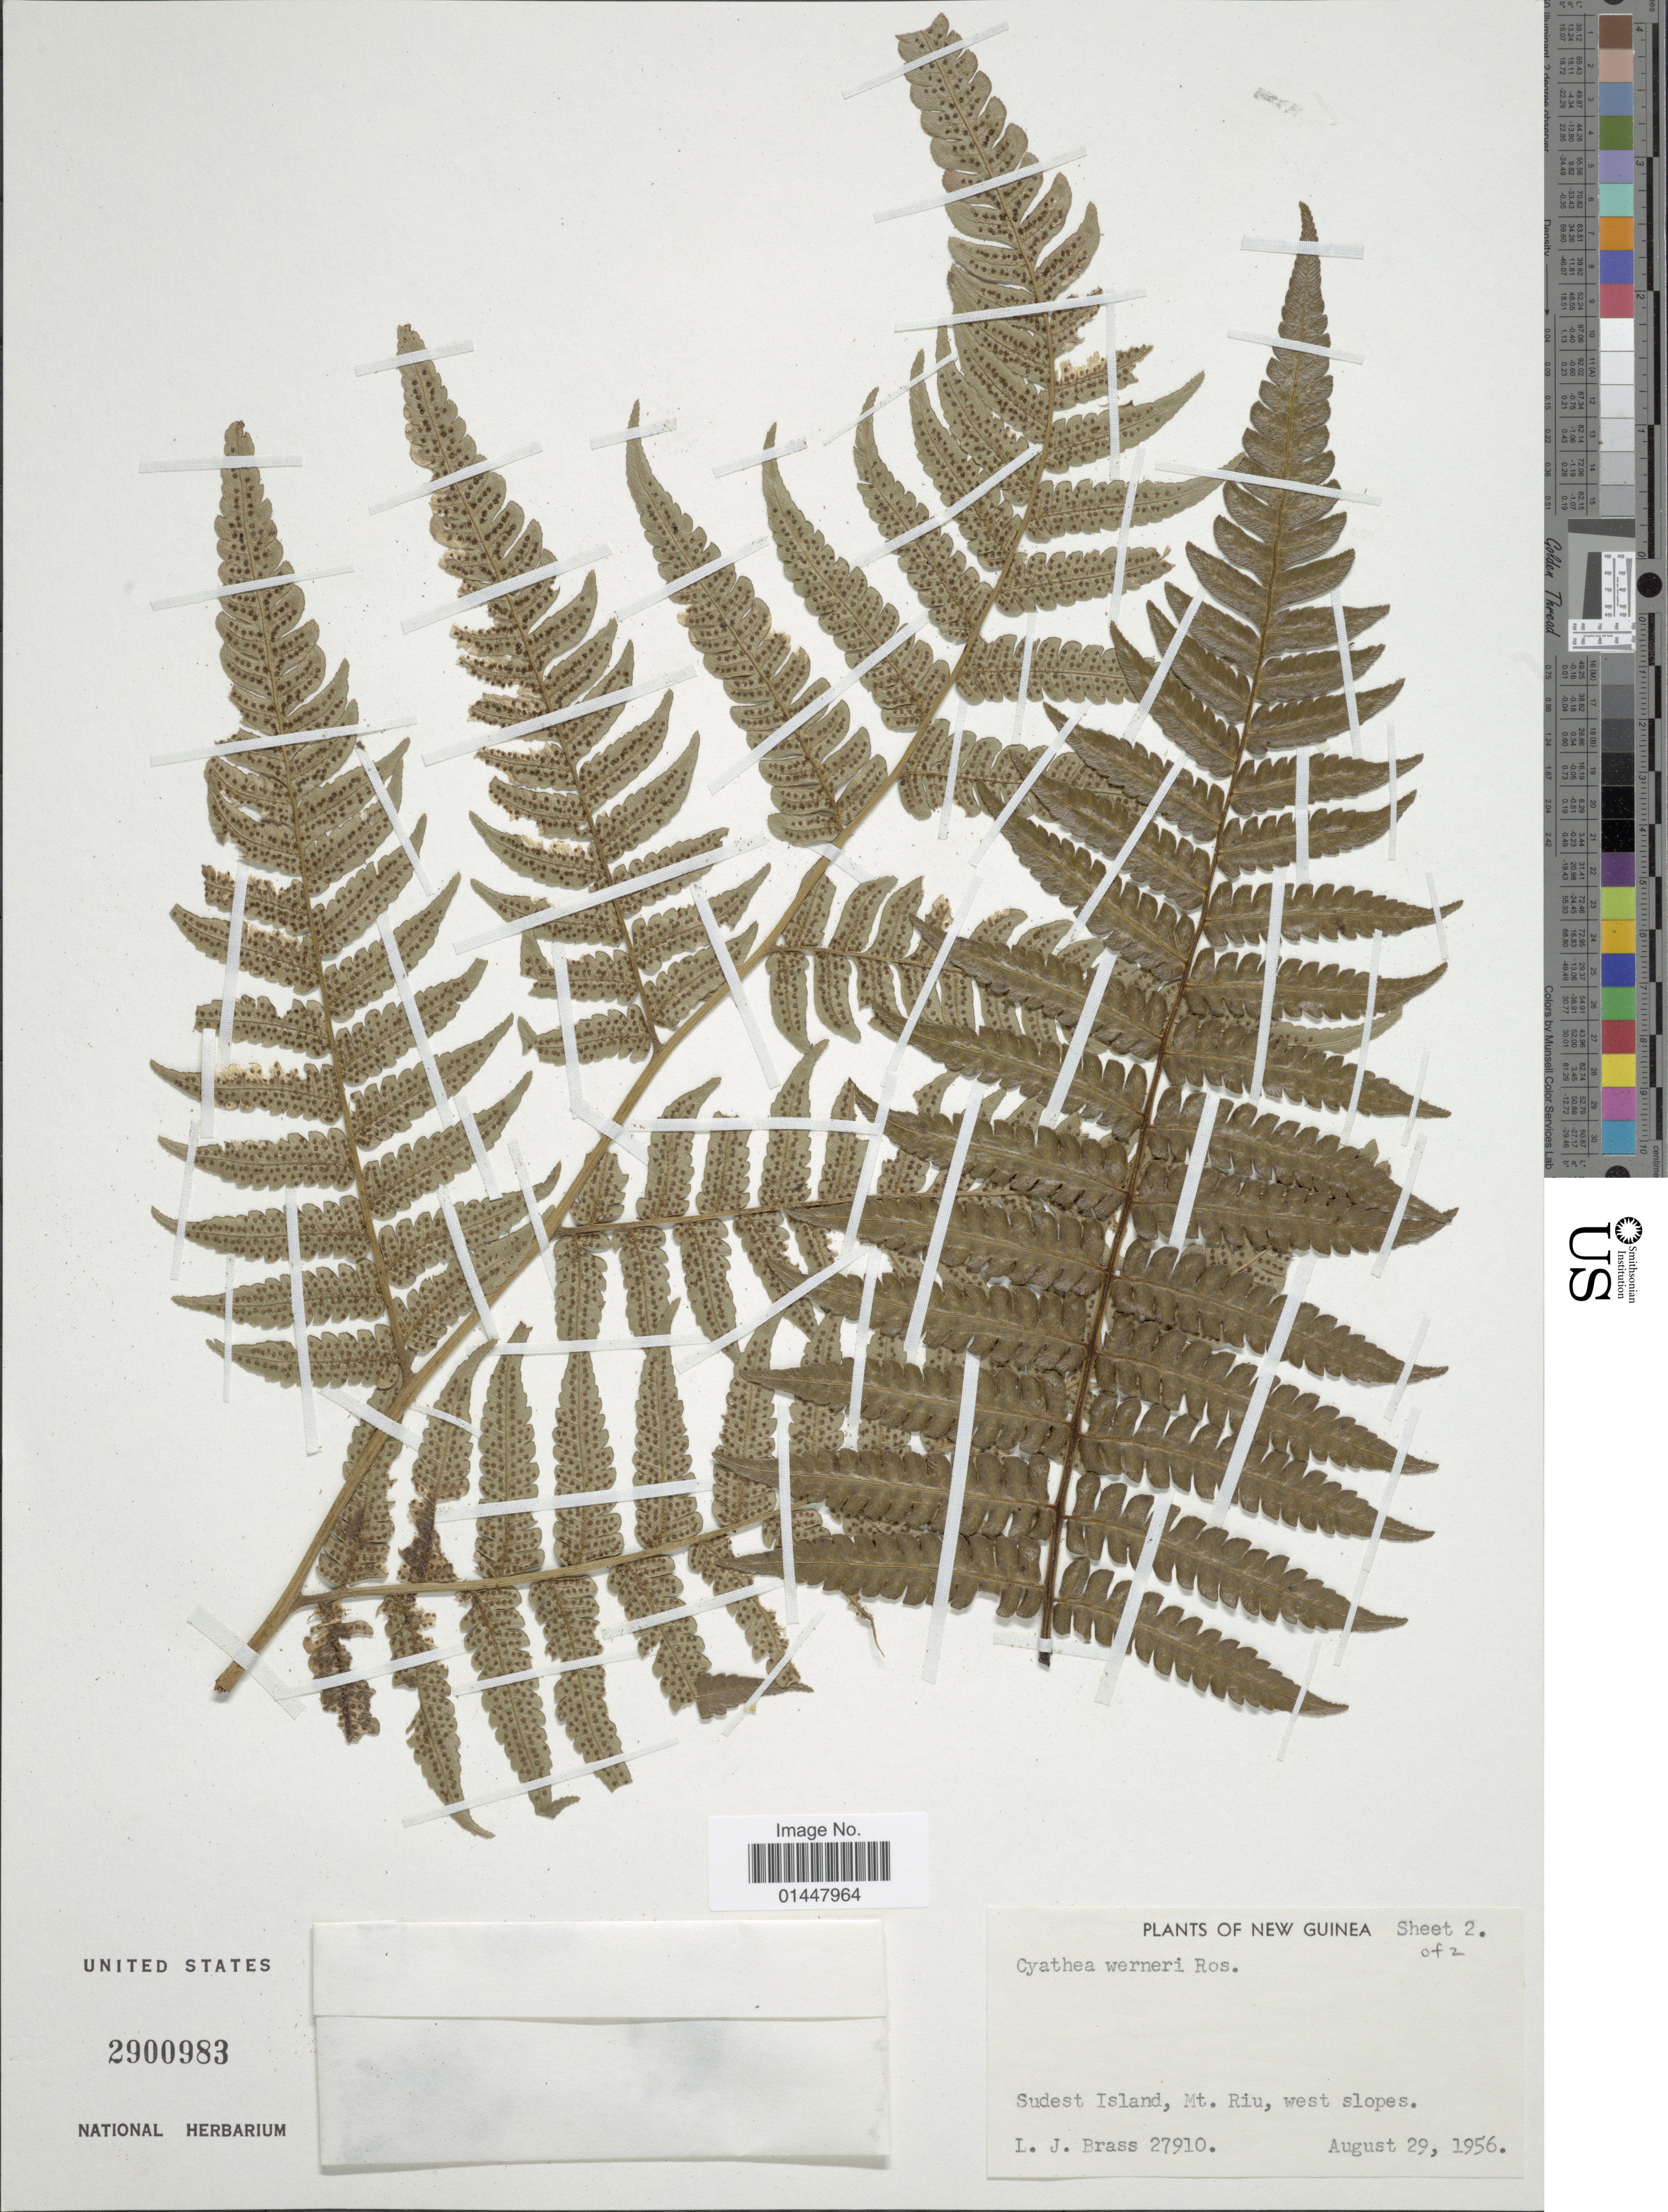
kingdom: Plantae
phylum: Tracheophyta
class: Polypodiopsida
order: Cyatheales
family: Cyatheaceae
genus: Sphaeropteris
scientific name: Sphaeropteris werneri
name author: (Rosenst.) R.M. Tryon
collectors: L. J. Brass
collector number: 27910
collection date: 1956-08-23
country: Papua New Guinea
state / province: Milne Bay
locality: New Guinea, Sudest Island, Mt. Riu, West slopes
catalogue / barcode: US 2900983